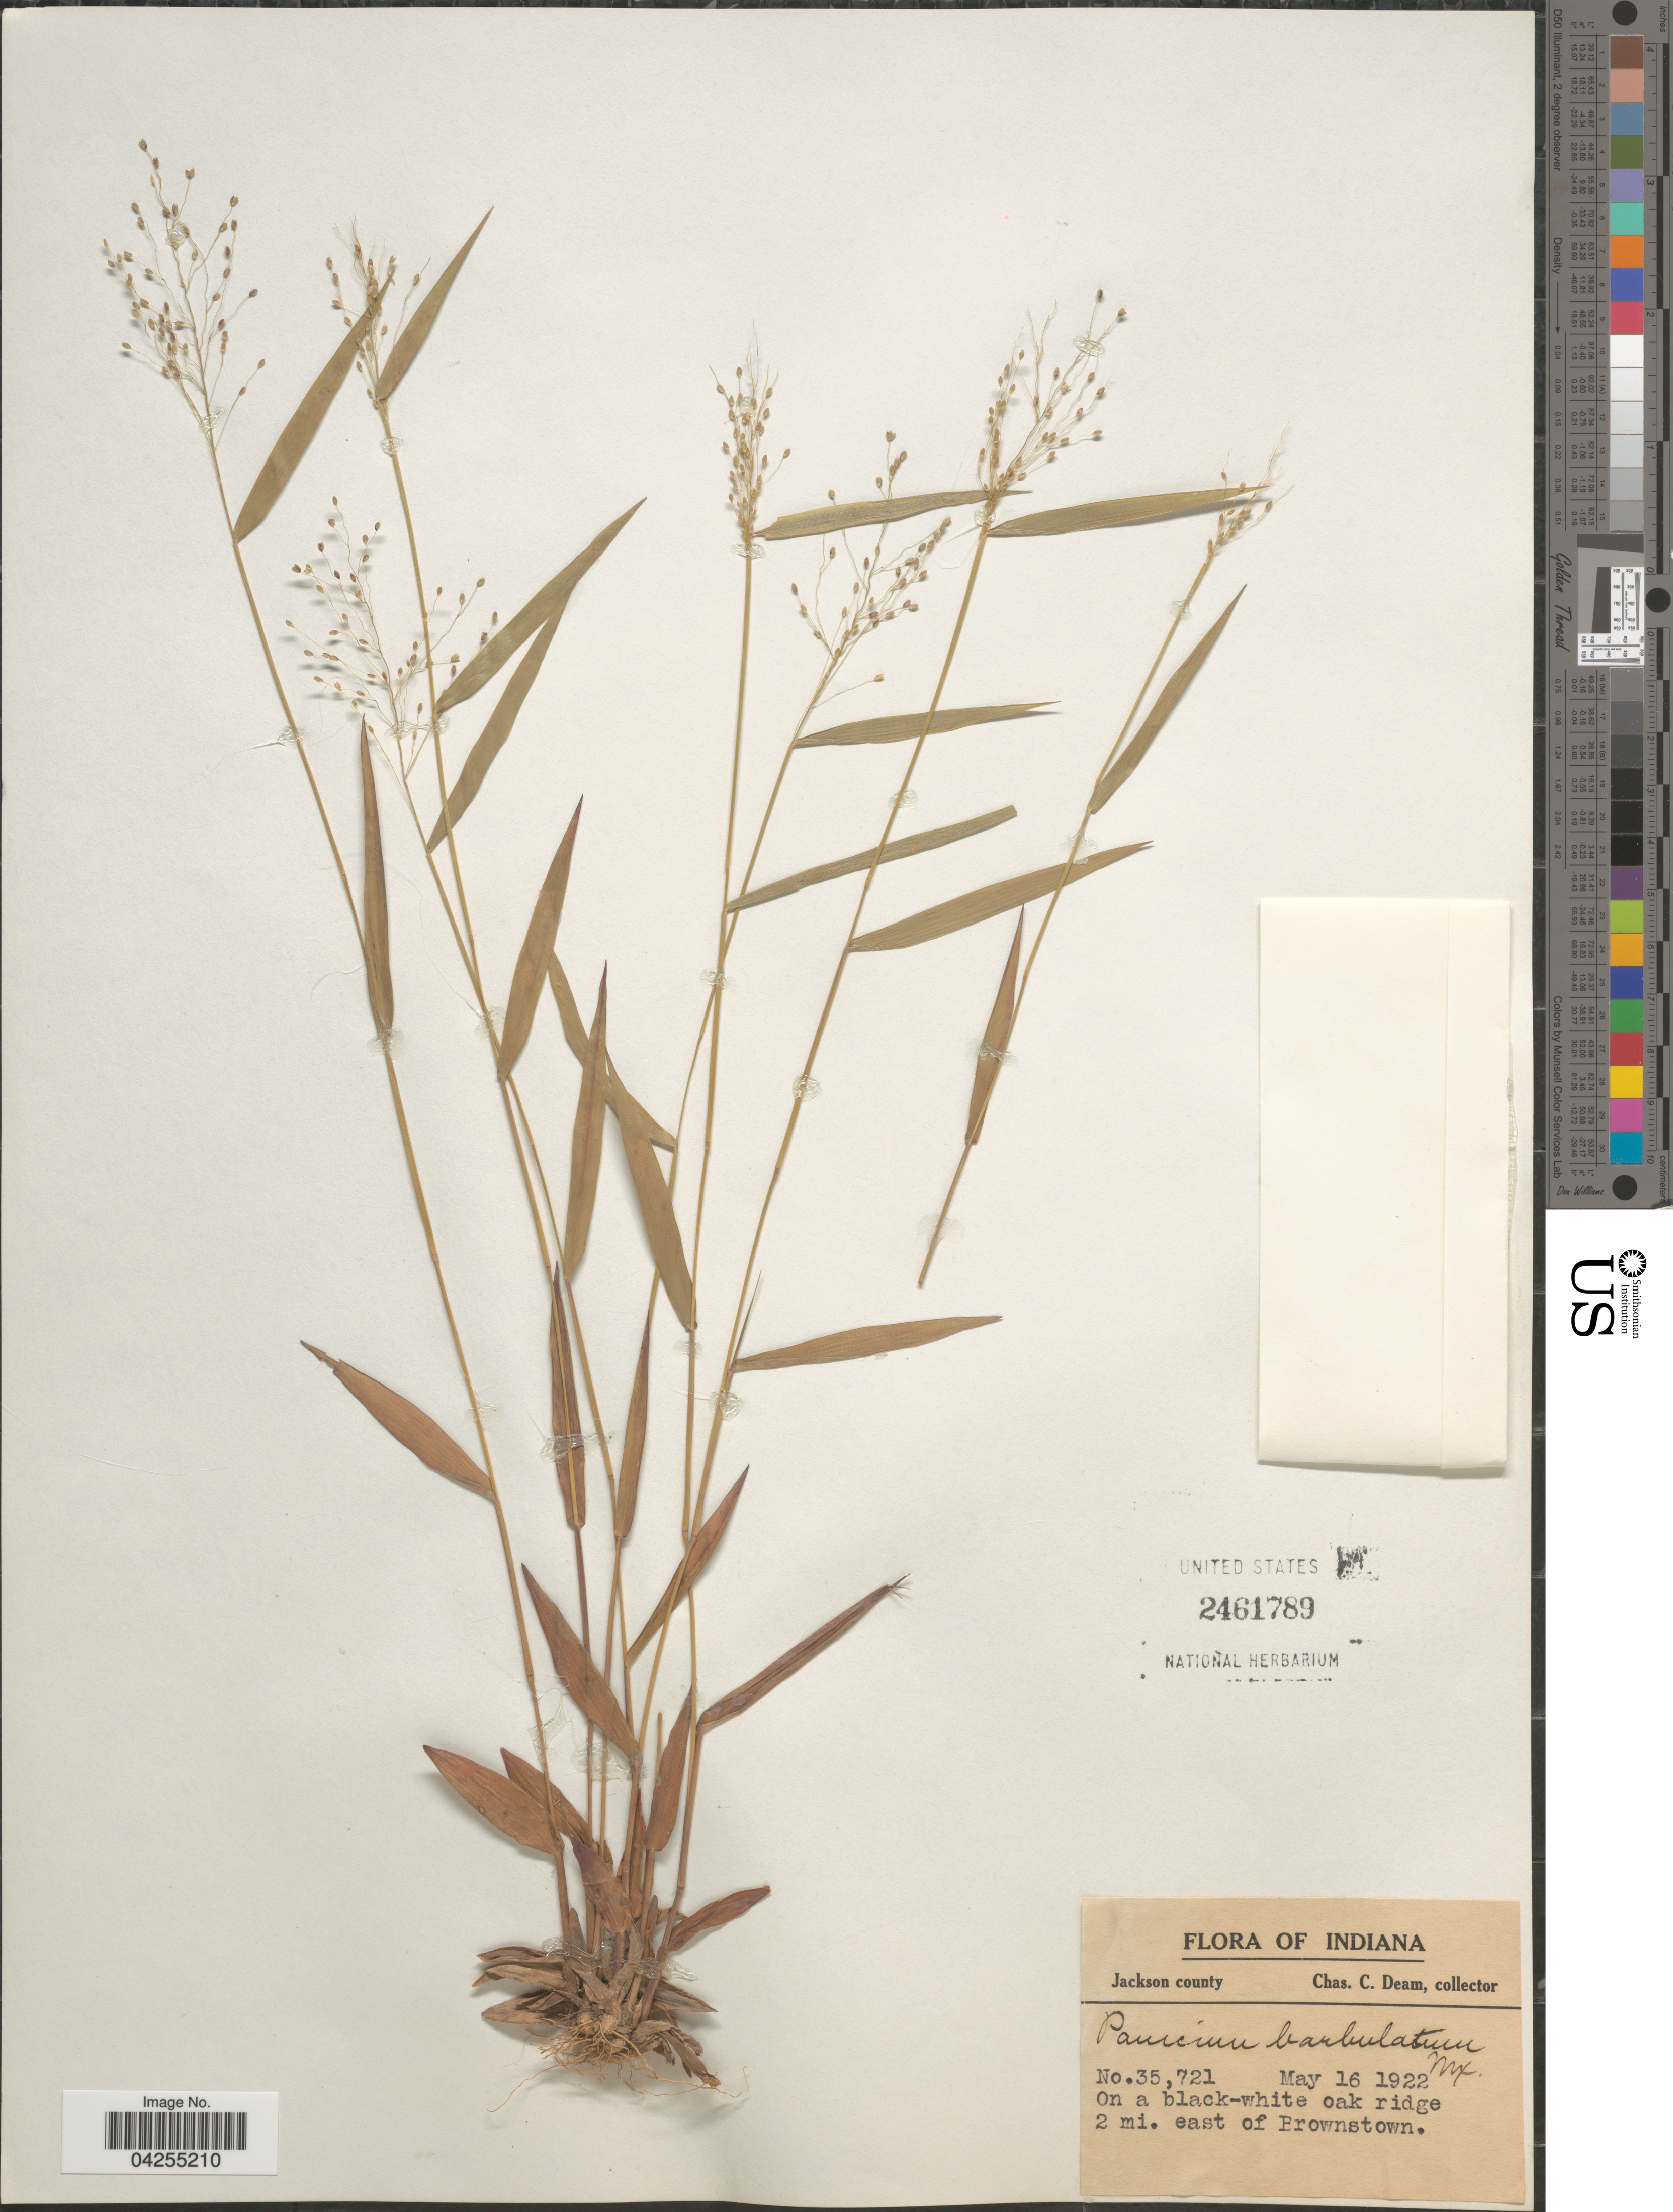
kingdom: Plantae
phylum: Tracheophyta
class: Liliopsida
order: Poales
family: Poaceae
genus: Dichanthelium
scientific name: Dichanthelium dichotomum var. dichotomum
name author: (L.) Gould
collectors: C. C. Deam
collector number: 35721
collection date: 1922-05-16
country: United States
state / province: Indiana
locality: Jackson county. On a black-white oak ridge 2 mi. east of Brownstown.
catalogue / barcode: US 2461789